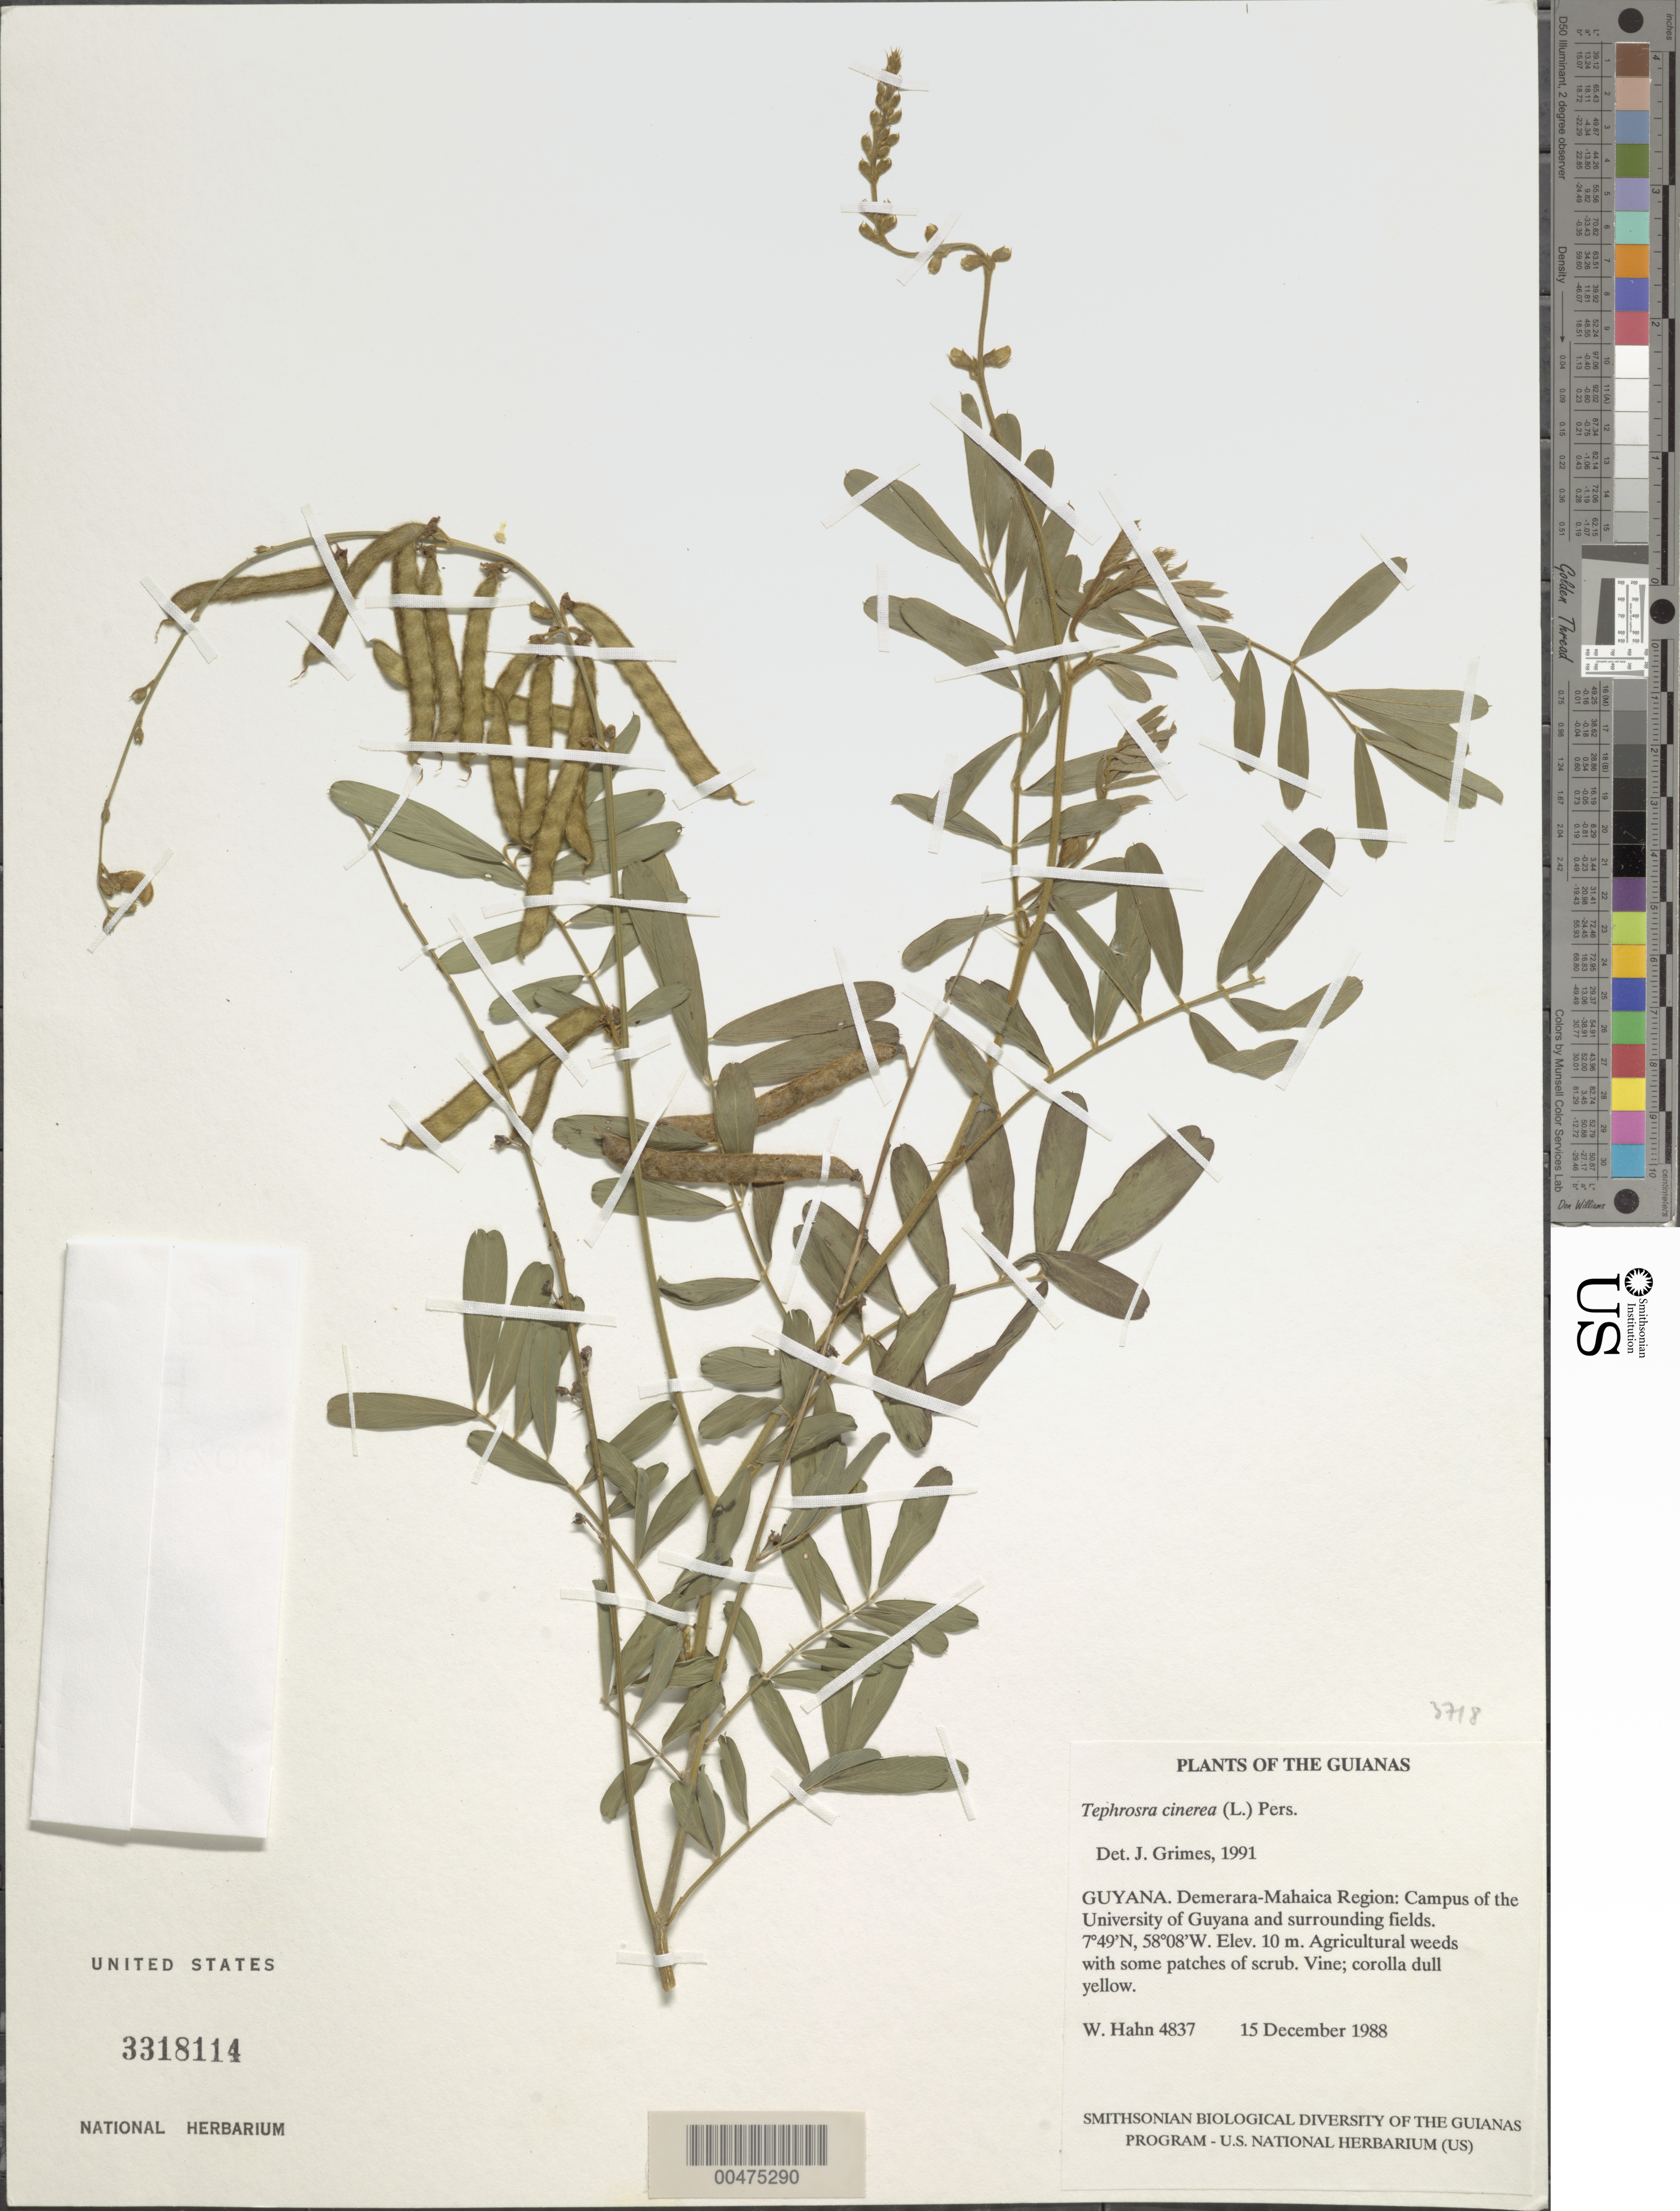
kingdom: Plantae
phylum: Tracheophyta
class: Magnoliopsida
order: Fabales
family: Fabaceae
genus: Tephrosia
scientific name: Tephrosia cinerea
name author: (L.) Pers.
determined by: Grimes, J.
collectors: W. Hahn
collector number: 4837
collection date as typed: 15 December 1988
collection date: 1988-12-15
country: Guyana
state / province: Demerara-Mahaica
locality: Campus of the University of Guyana and surrounding fields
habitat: Agricultural weeds with some patches of scrub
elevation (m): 10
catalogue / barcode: US 3318114